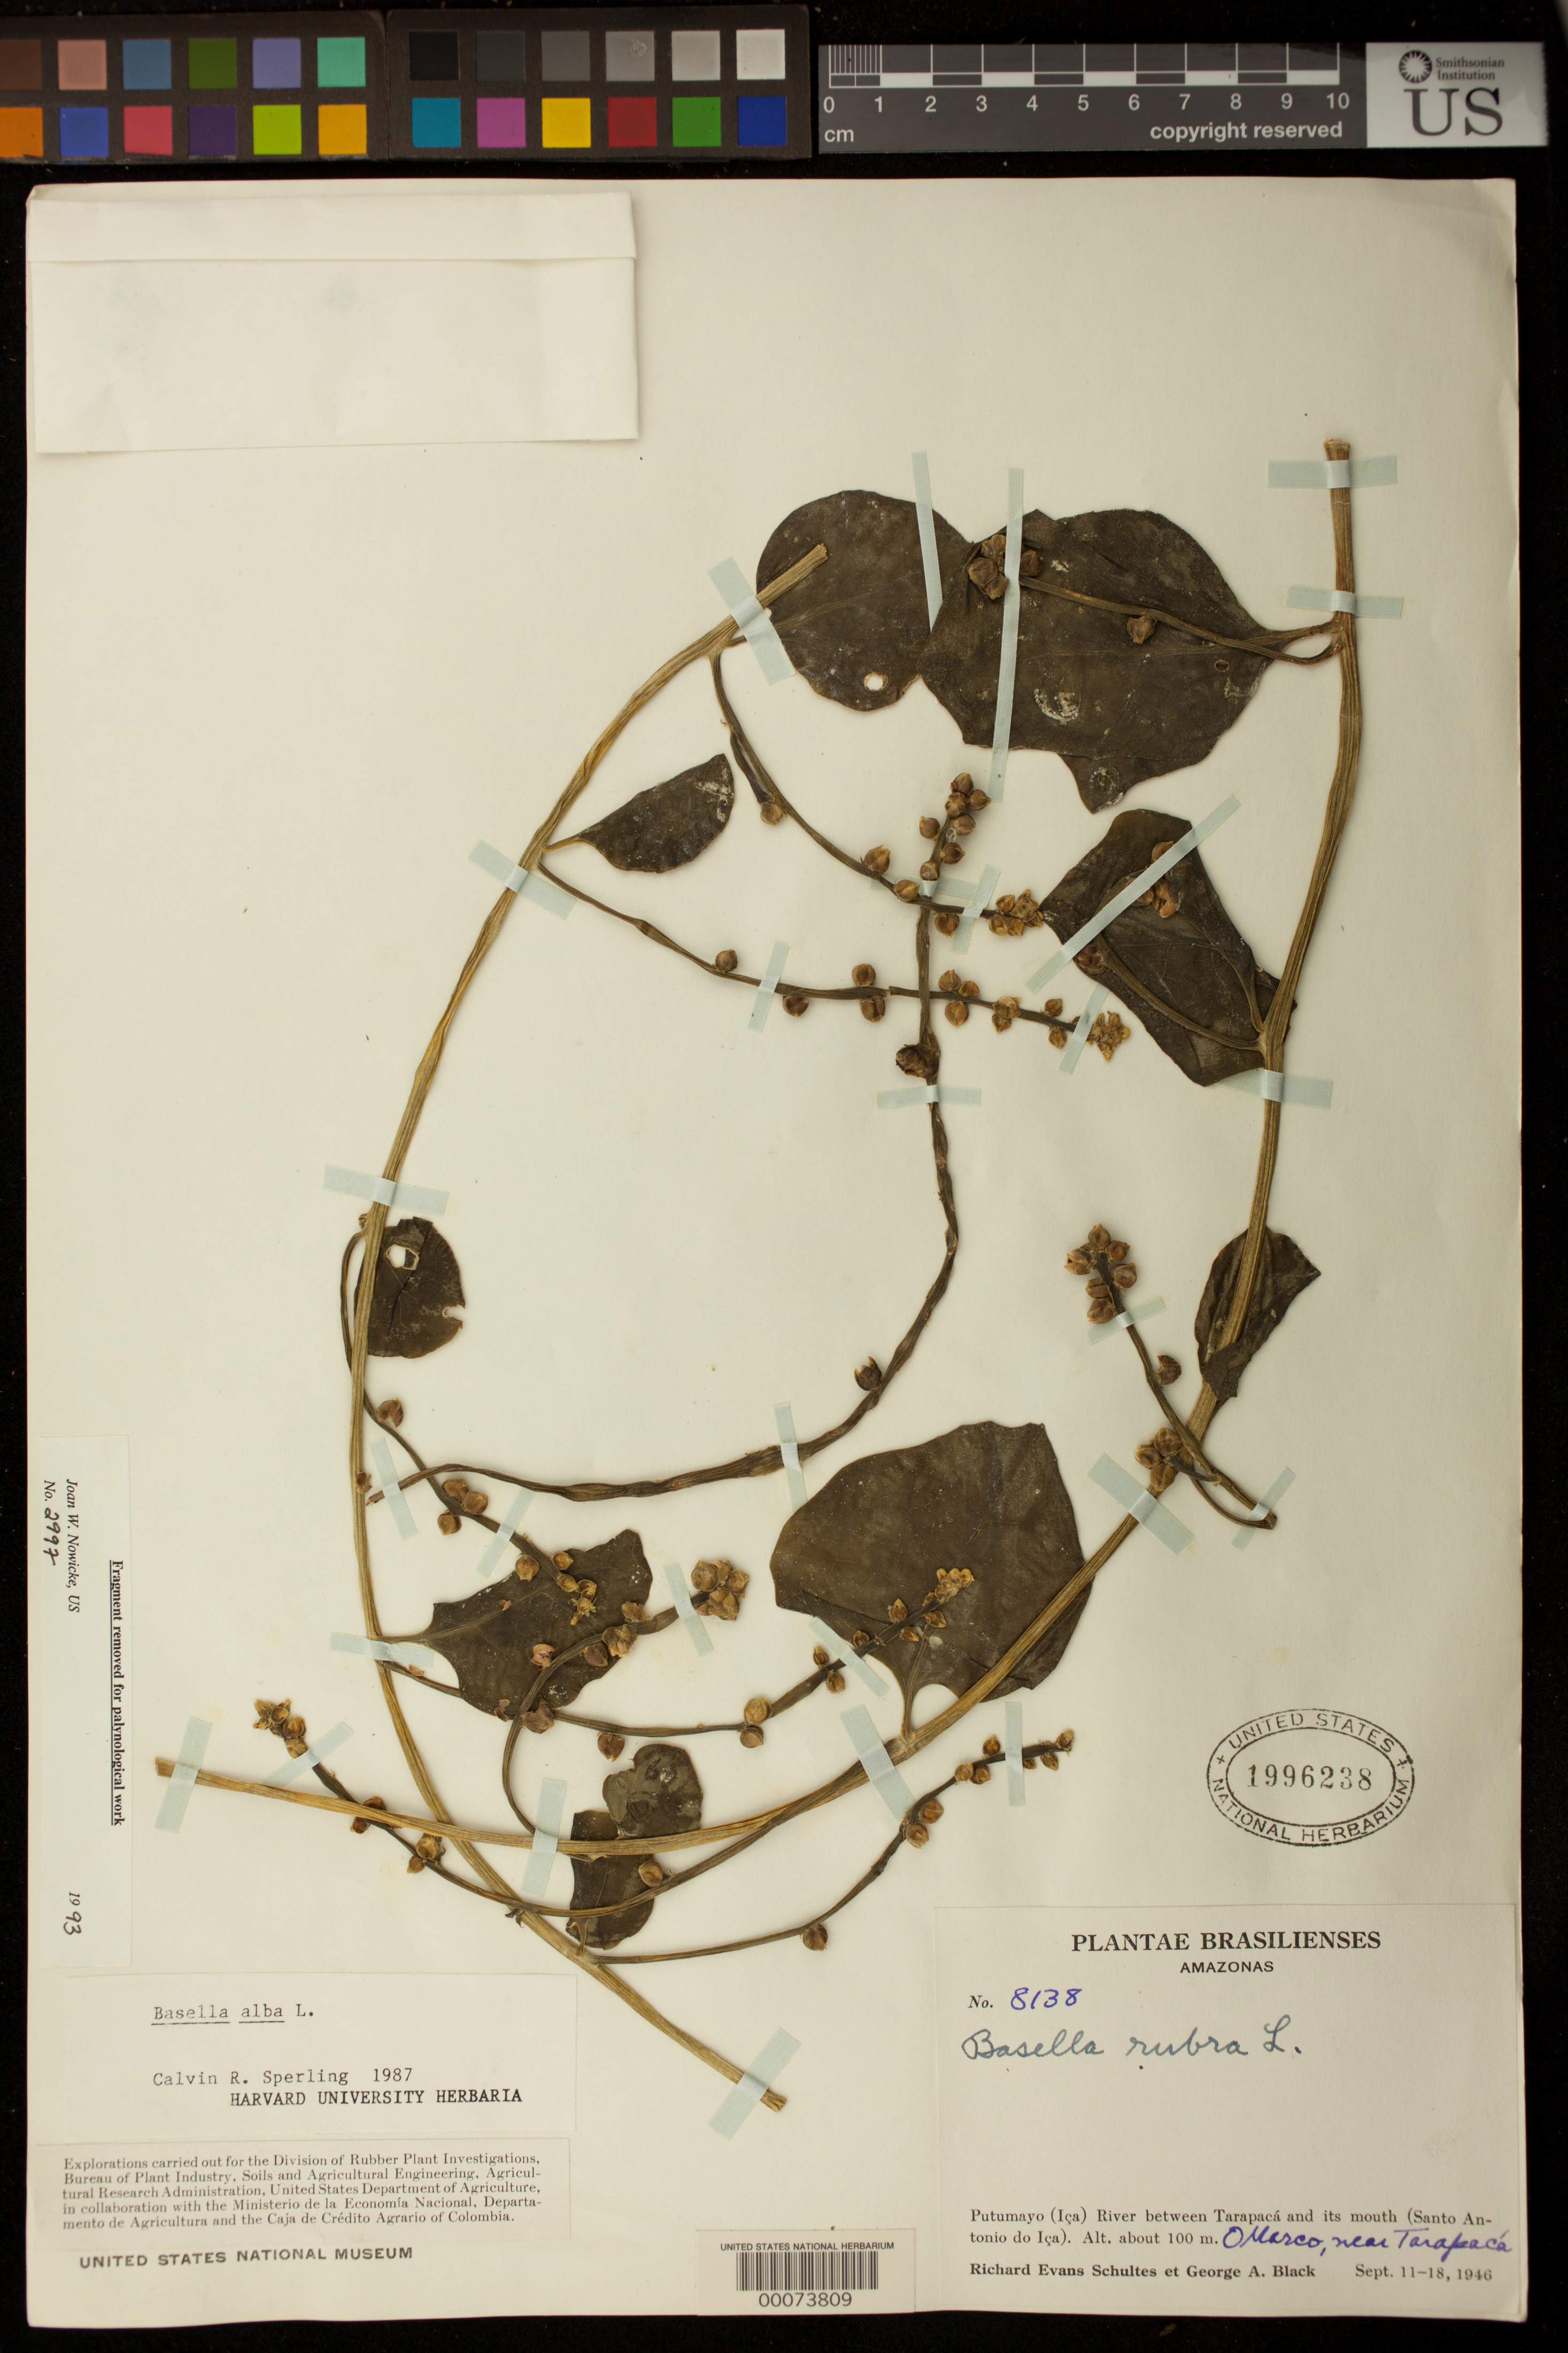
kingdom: Plantae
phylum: Tracheophyta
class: Magnoliopsida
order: Caryophyllales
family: Basellaceae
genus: Basella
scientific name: Basella alba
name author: L.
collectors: R. E. Schultes & G. A. Black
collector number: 8138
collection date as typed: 11 Sep 1946 to 18 Sep 1946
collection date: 1946-09-11/1946-09-18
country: Brazil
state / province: Amazonas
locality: Omarco, near tarapaca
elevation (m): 100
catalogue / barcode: US 1996238